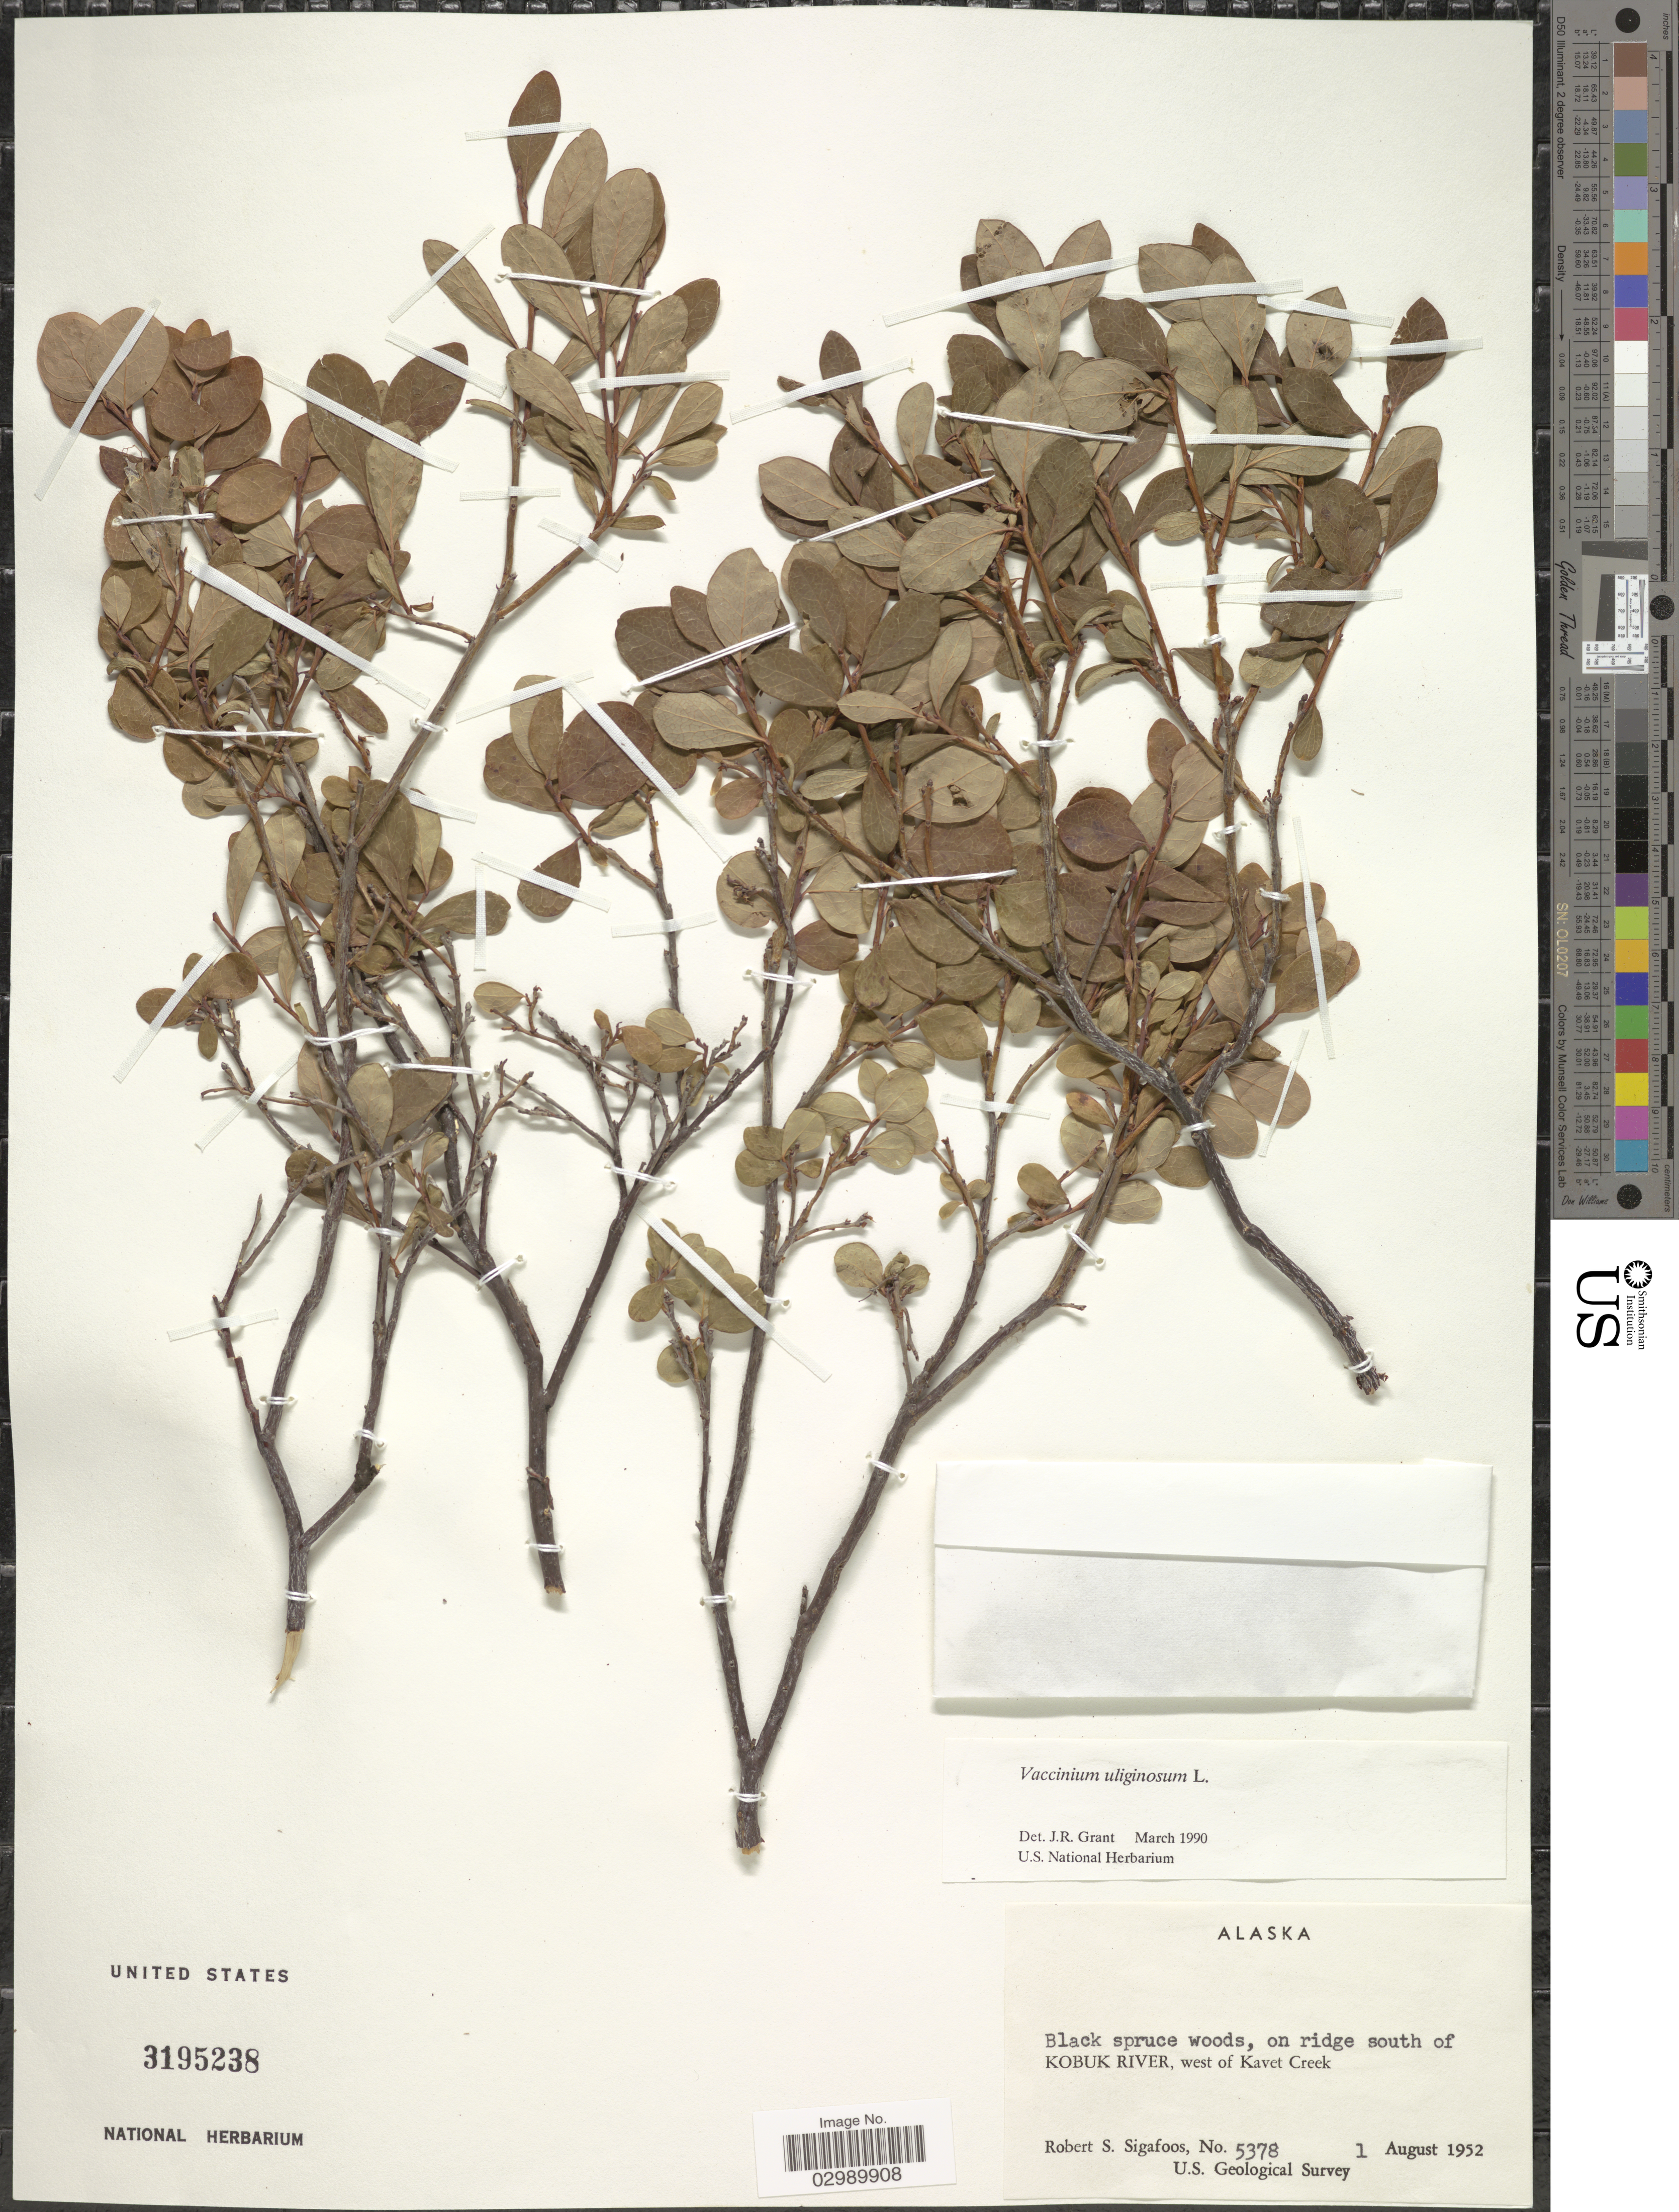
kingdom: Plantae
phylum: Tracheophyta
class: Magnoliopsida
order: Ericales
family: Ericaceae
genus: Vaccinium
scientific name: Vaccinium uliginosum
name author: L.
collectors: R. Sigafoos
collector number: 5378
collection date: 1952-08-01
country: United States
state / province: Alaska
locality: On ridge south of Kobuk River, west of Kavet Creek.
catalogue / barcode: US 3195238